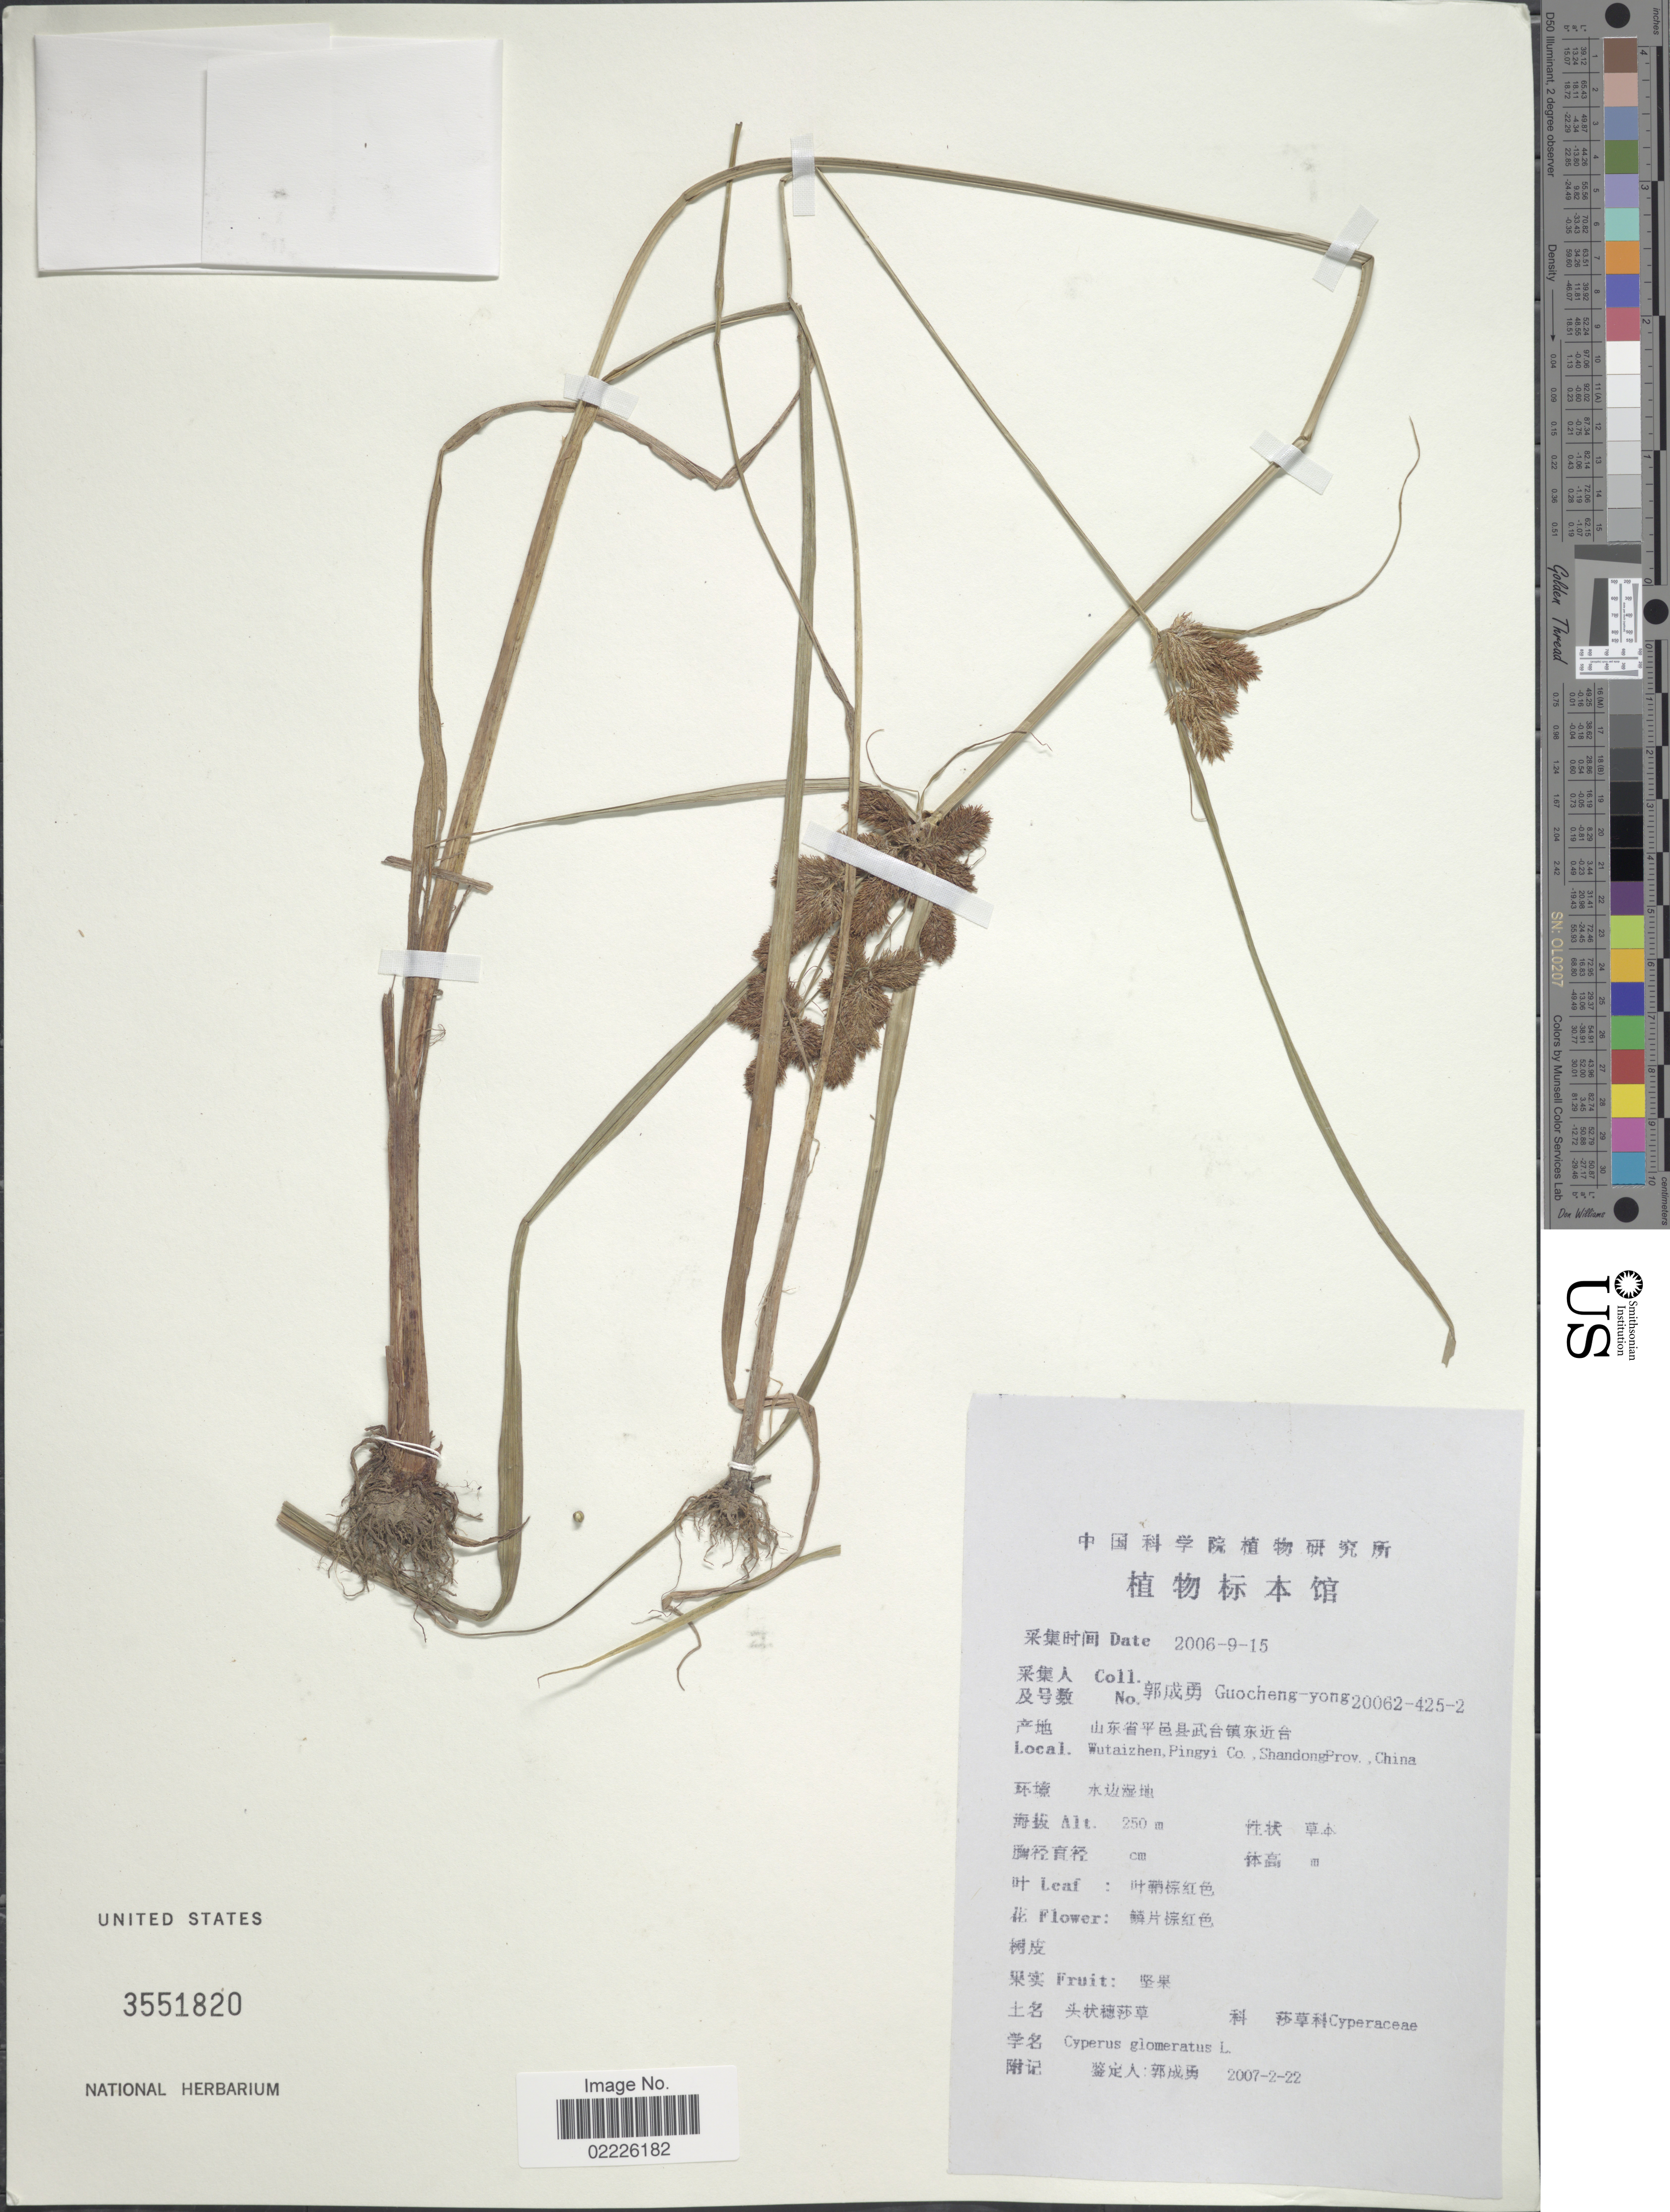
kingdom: Plantae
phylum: Tracheophyta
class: Liliopsida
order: Poales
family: Cyperaceae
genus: Cyperus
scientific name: Cyperus glomeratus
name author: L.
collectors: Guo cheng-yong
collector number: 200624252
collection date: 2006-09-15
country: China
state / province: Shandong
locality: Wutaizhen, Pingyi Co., Shandong Prov., China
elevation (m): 250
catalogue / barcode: US 3551820